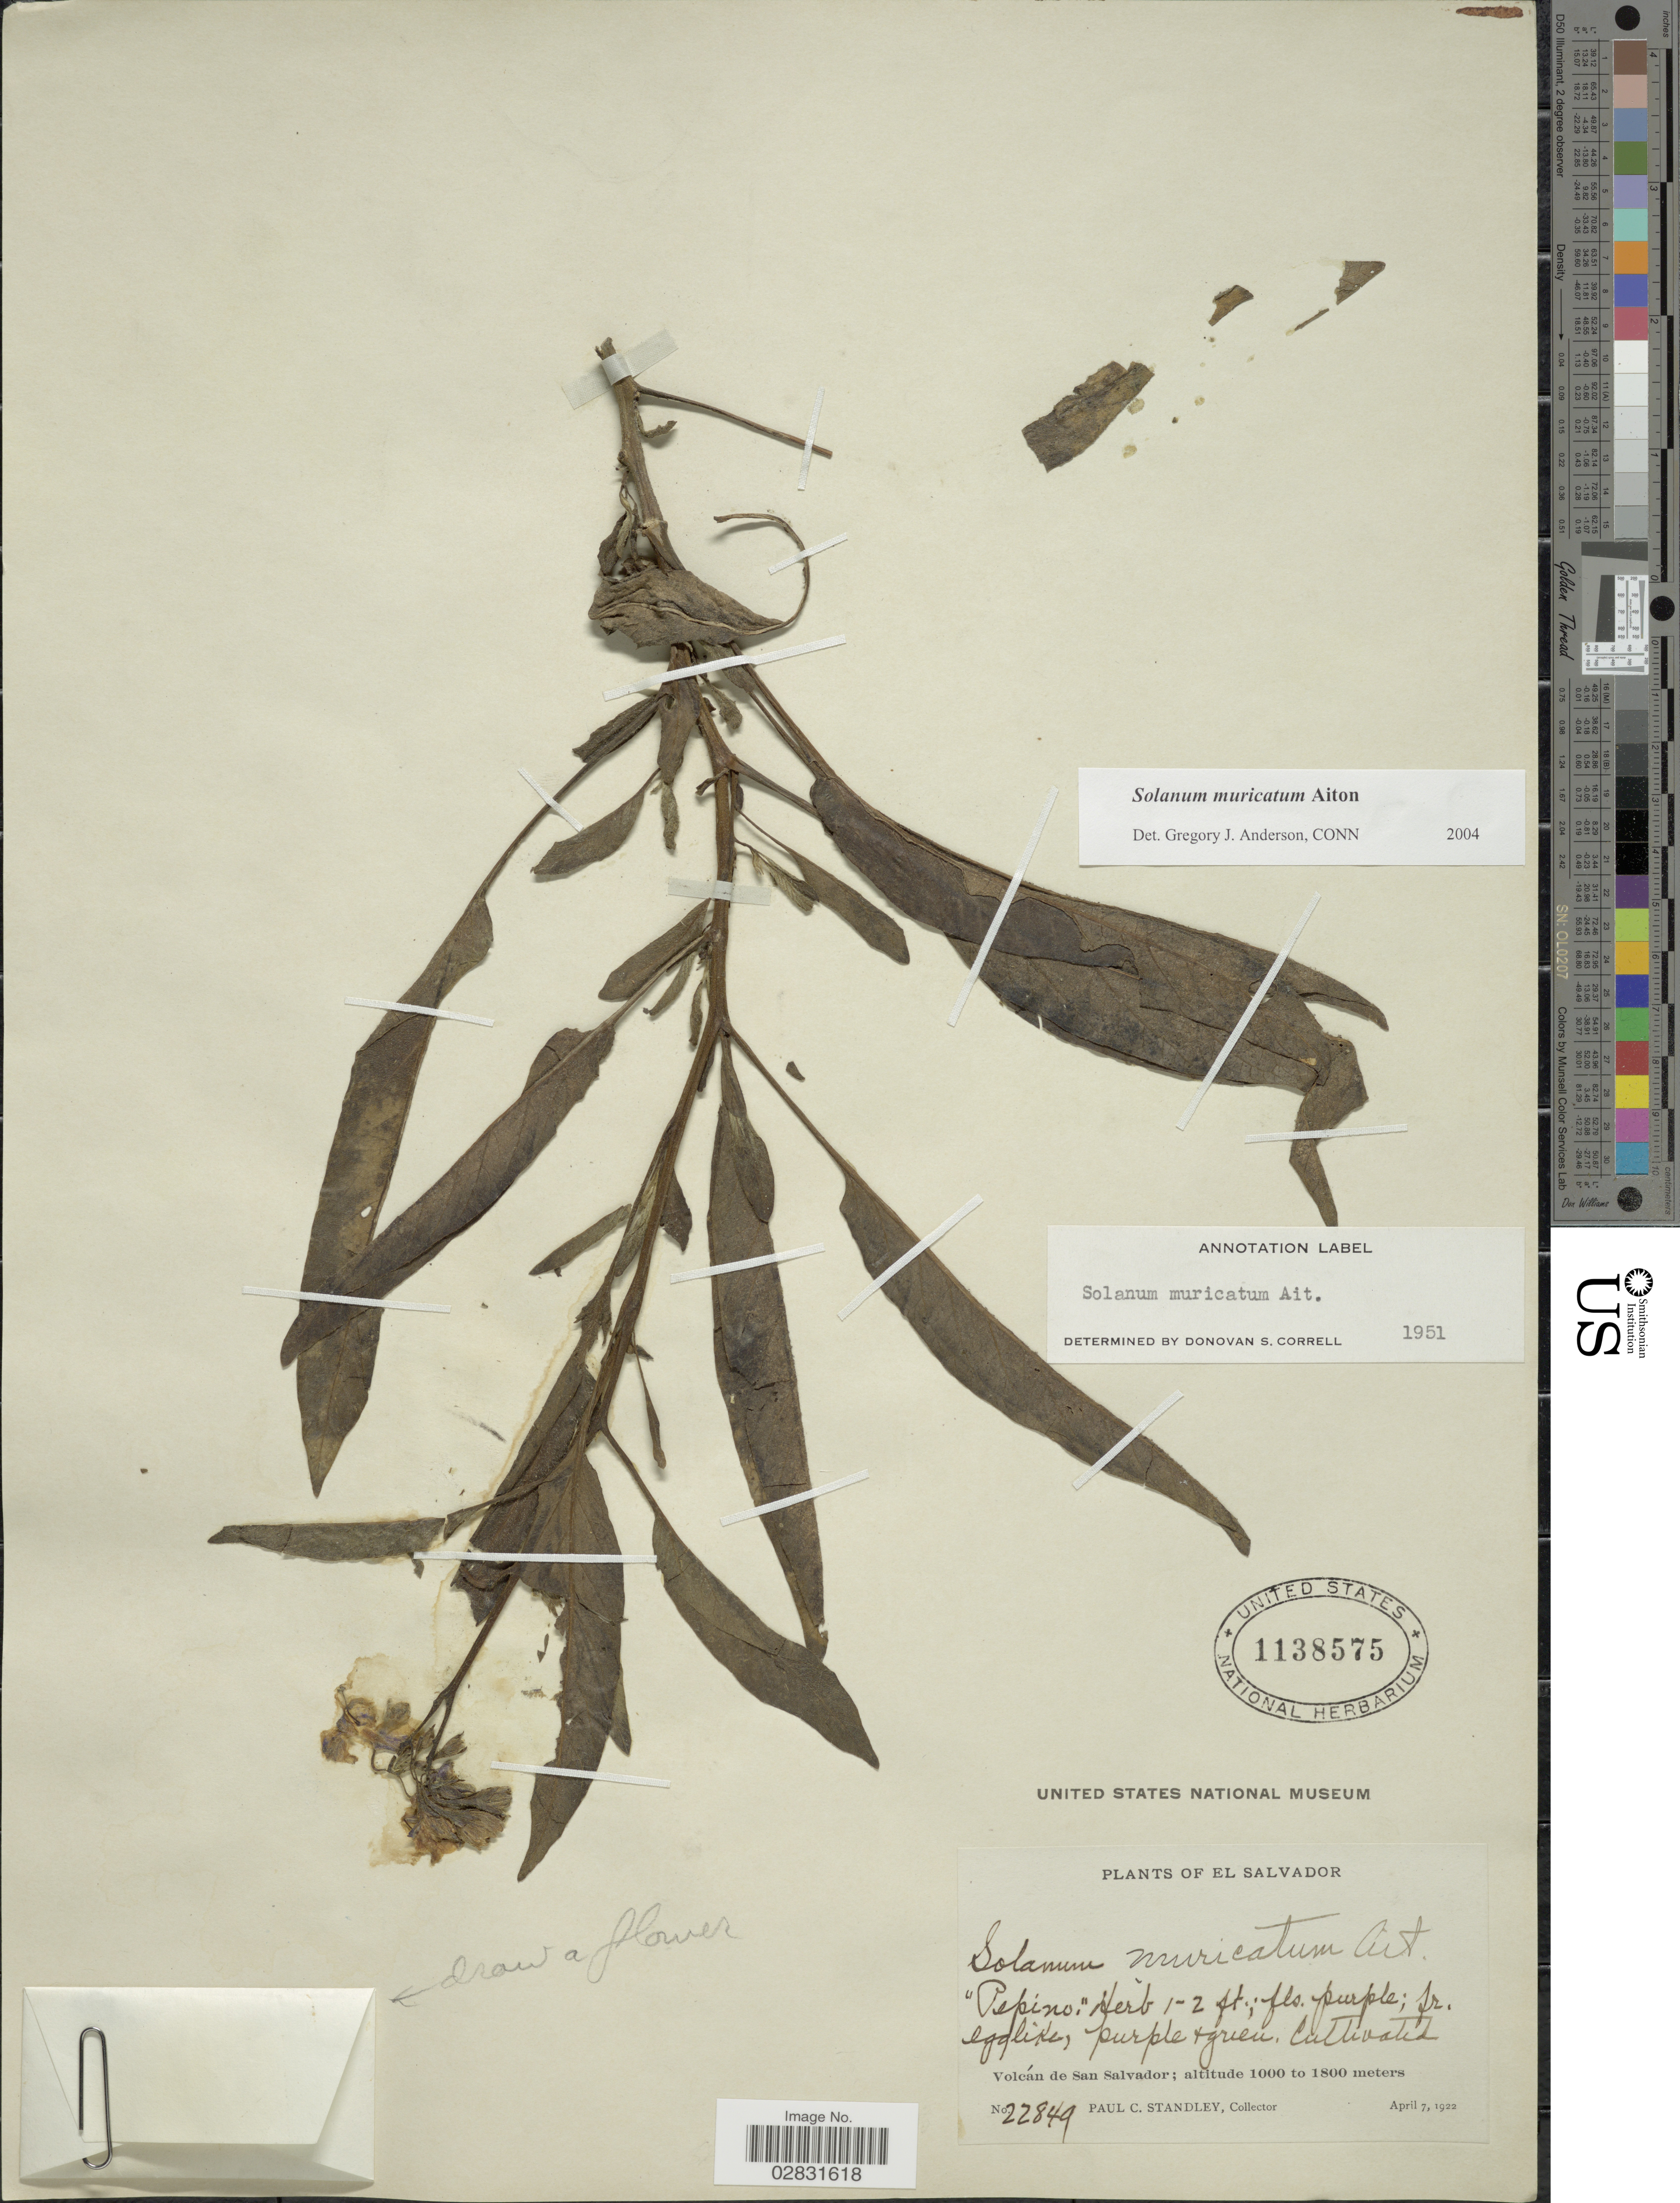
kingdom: Plantae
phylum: Tracheophyta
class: Magnoliopsida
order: Solanales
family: Solanaceae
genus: Solanum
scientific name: Solanum muricatum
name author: Aiton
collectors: P. C. Standley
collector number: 22849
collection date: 1922-04-07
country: El Salvador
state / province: San Salvador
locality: Volcán de San Salvador.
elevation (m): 1000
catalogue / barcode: US 1138575